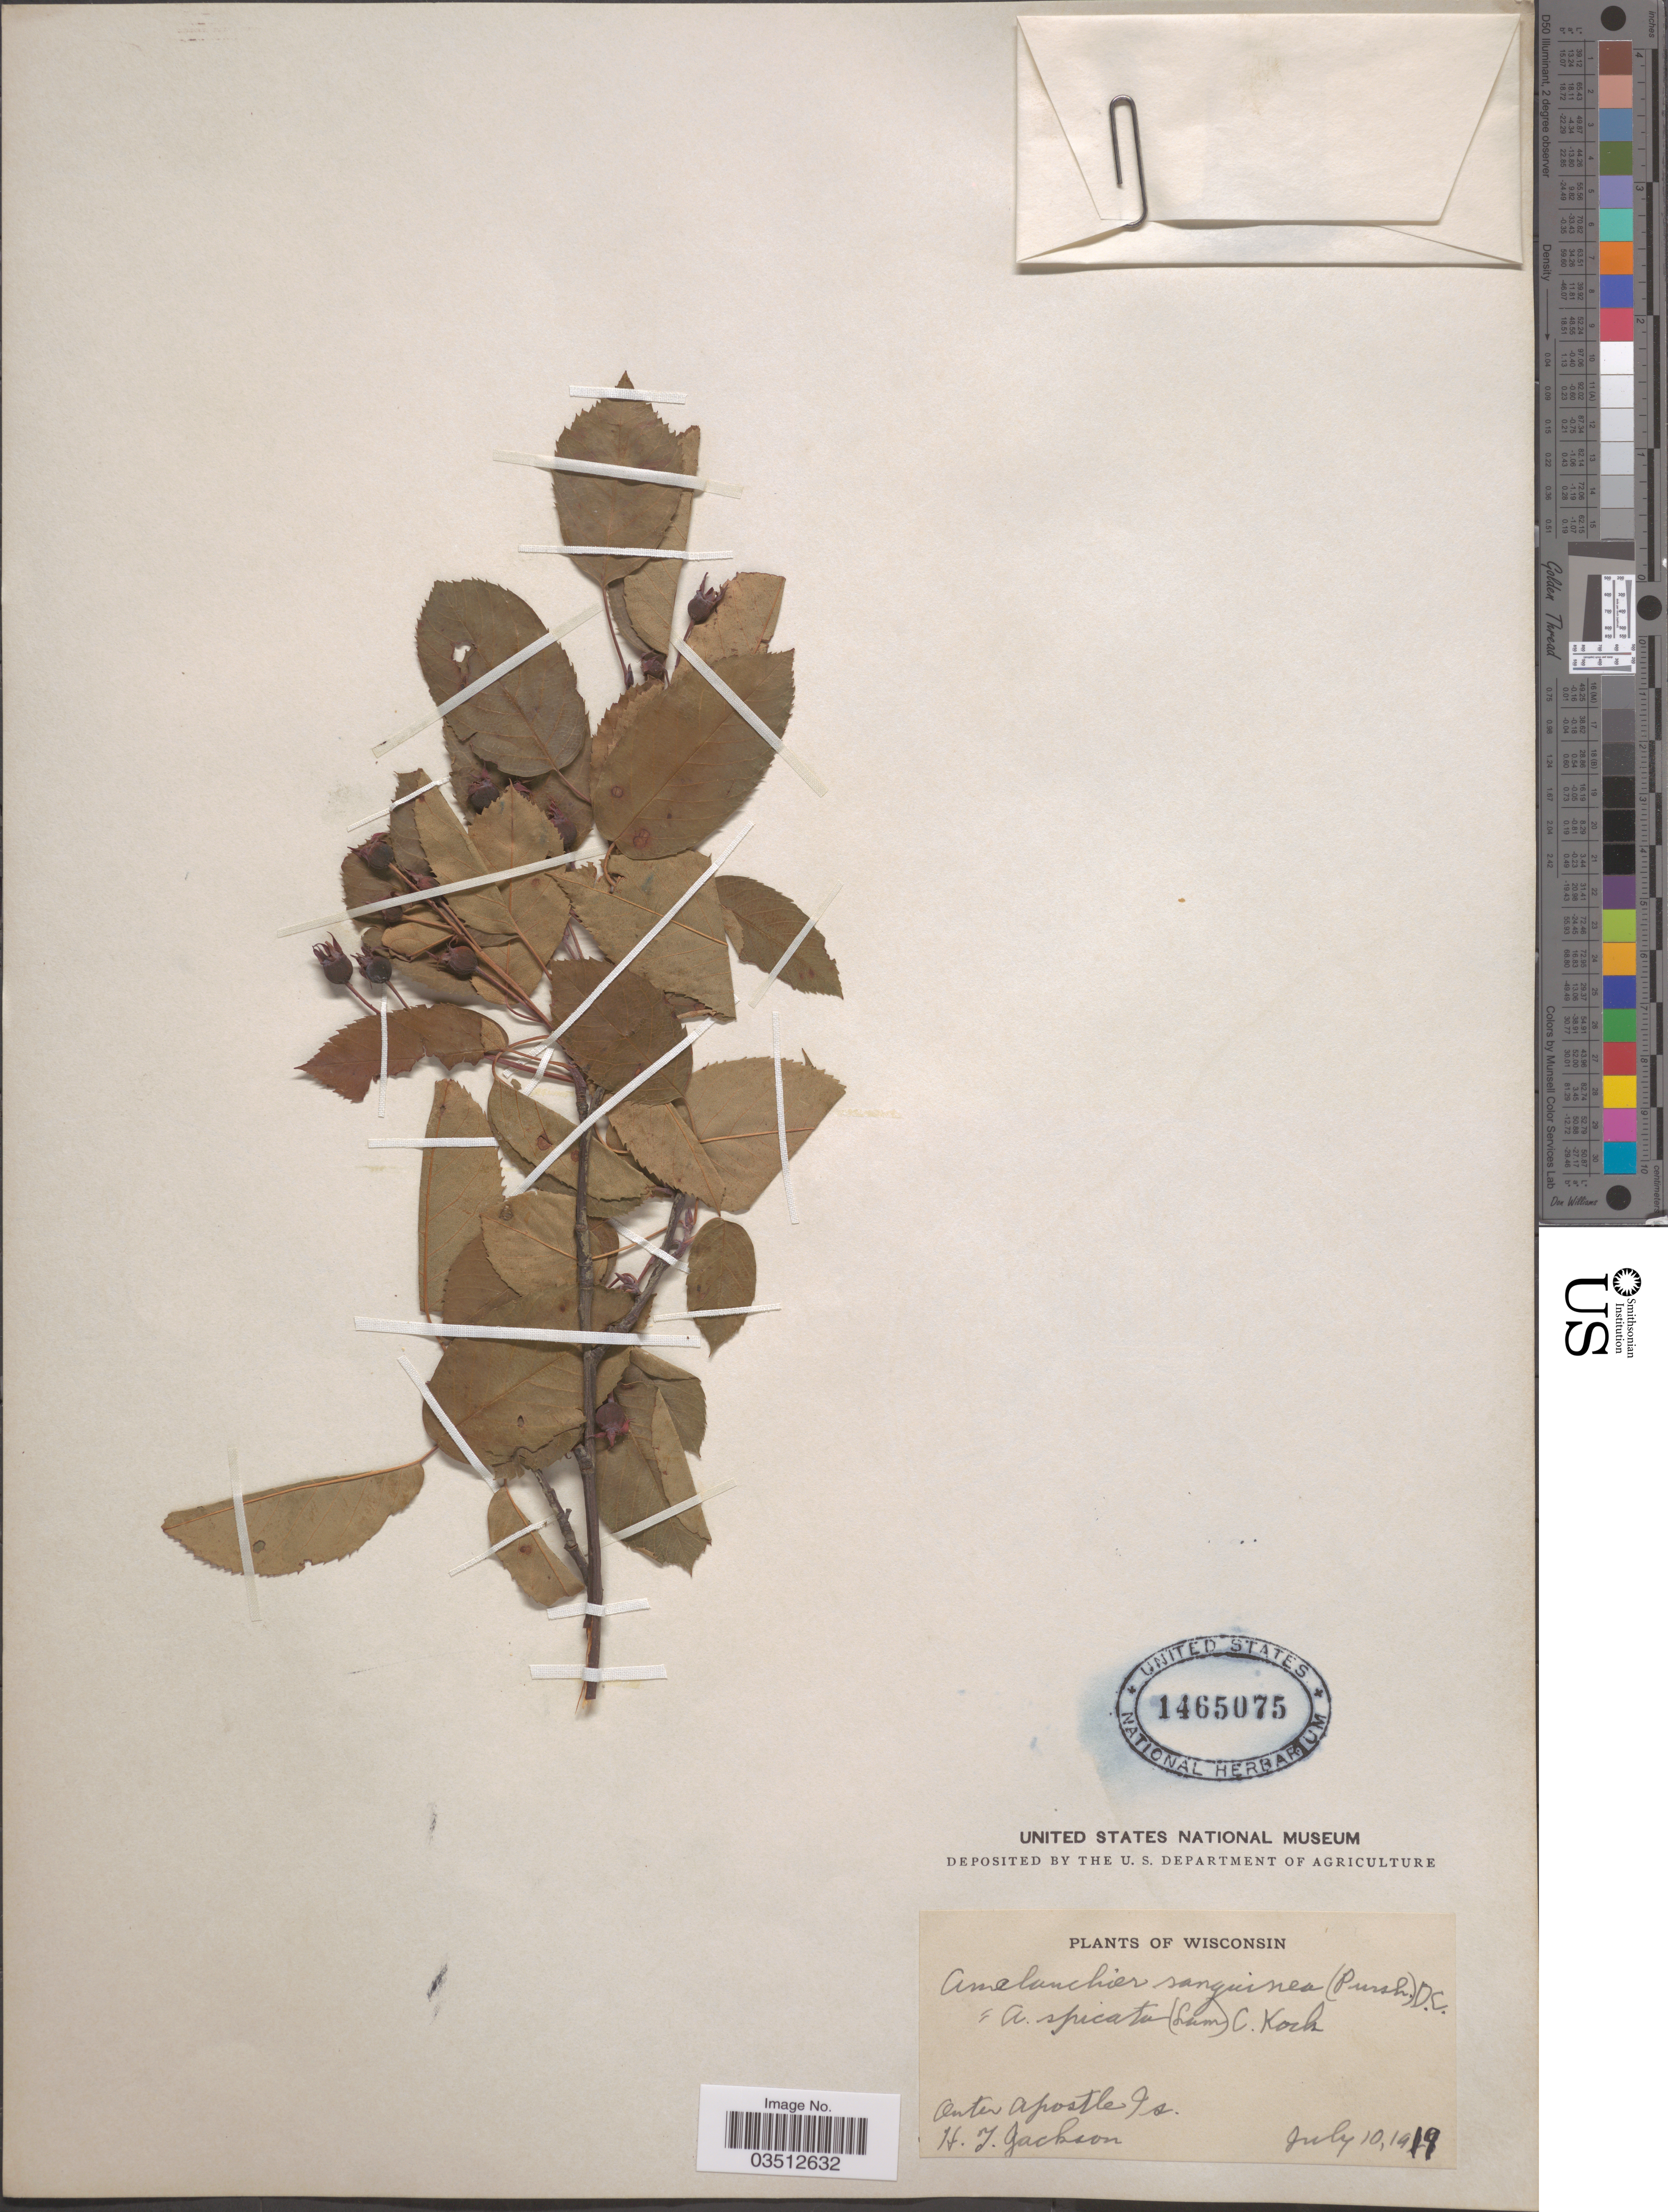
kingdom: Plantae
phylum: Tracheophyta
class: Magnoliopsida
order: Rosales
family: Rosaceae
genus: Amelanchier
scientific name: Amelanchier sanguinea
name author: (Pursh) DC.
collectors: H. Jackson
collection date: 1919-07-10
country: United States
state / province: Wisconsin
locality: Outer Apostle Is.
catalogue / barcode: US 1465075